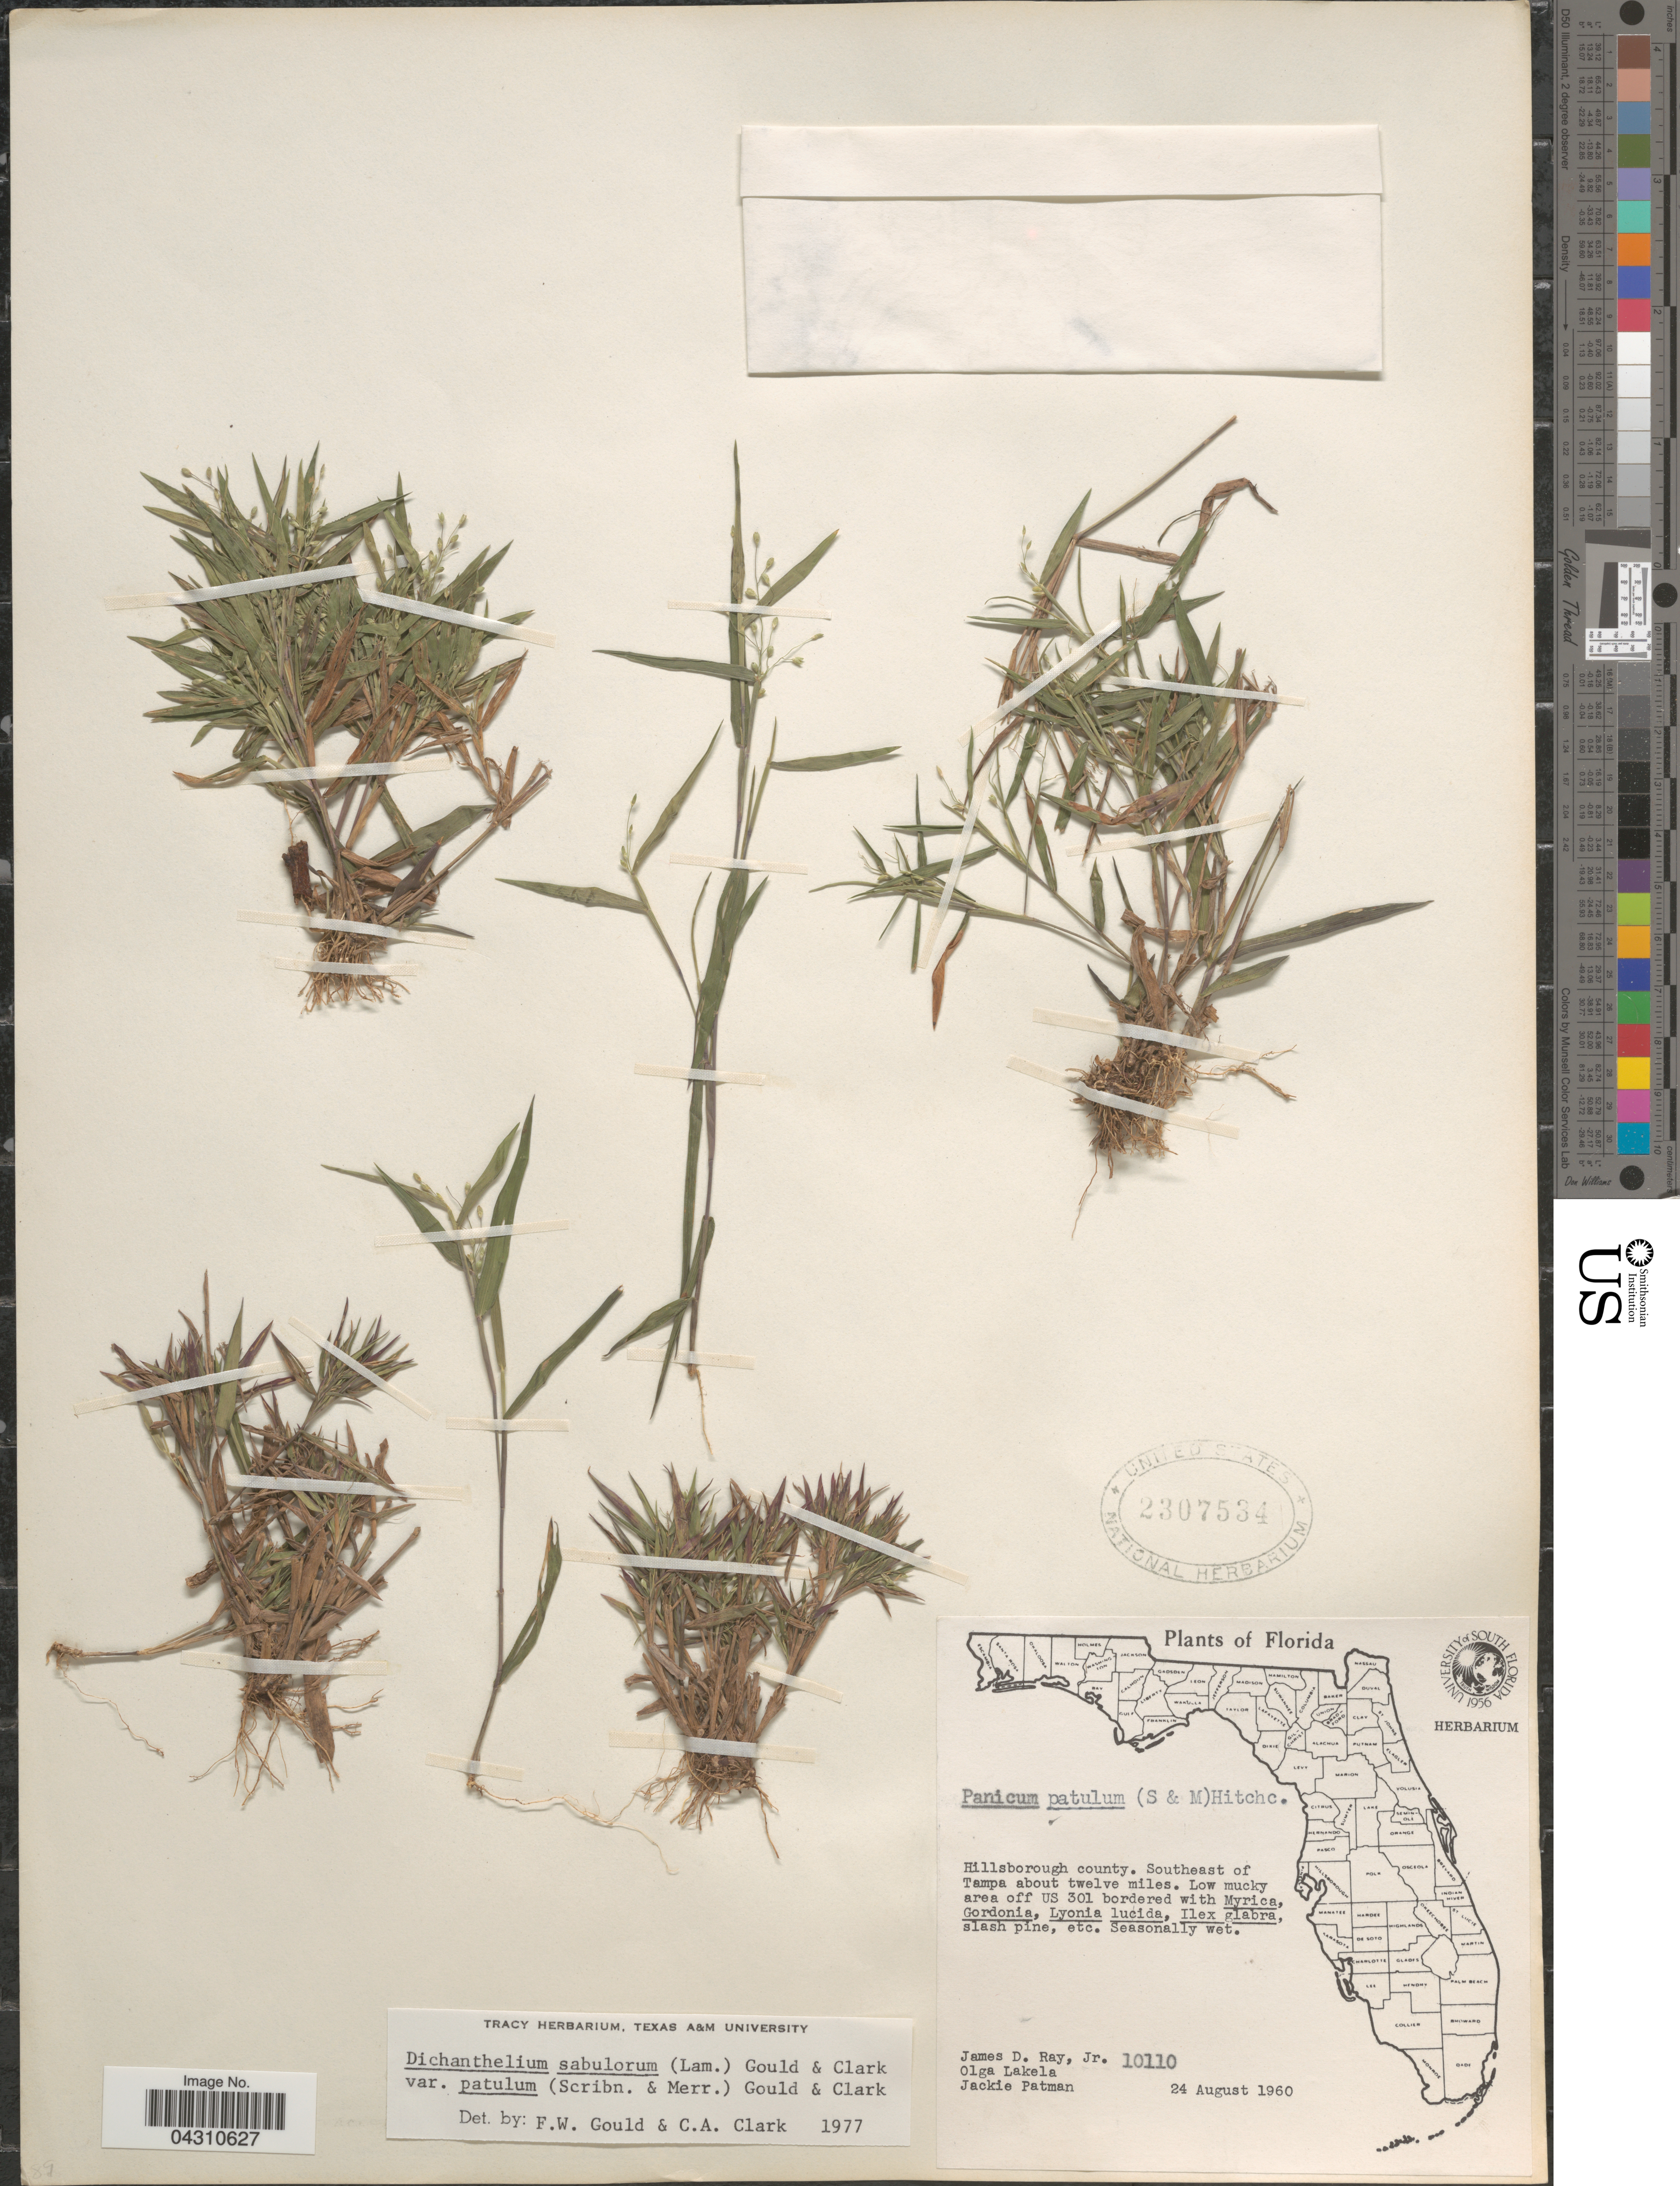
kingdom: Plantae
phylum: Tracheophyta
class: Liliopsida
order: Poales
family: Poaceae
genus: Dichanthelium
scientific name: Dichanthelium portoricense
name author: (Desv. ex Ham.) B.F. Hansen & Wunderlin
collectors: J. D. Ray Jr., O. K. Lakela & J. Patman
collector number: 10110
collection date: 1960-08-24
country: United States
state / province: Florida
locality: Hillsborough county. Southeast of Tampa about twelve miles. Low mucky area off US 301.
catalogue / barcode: US 2307534